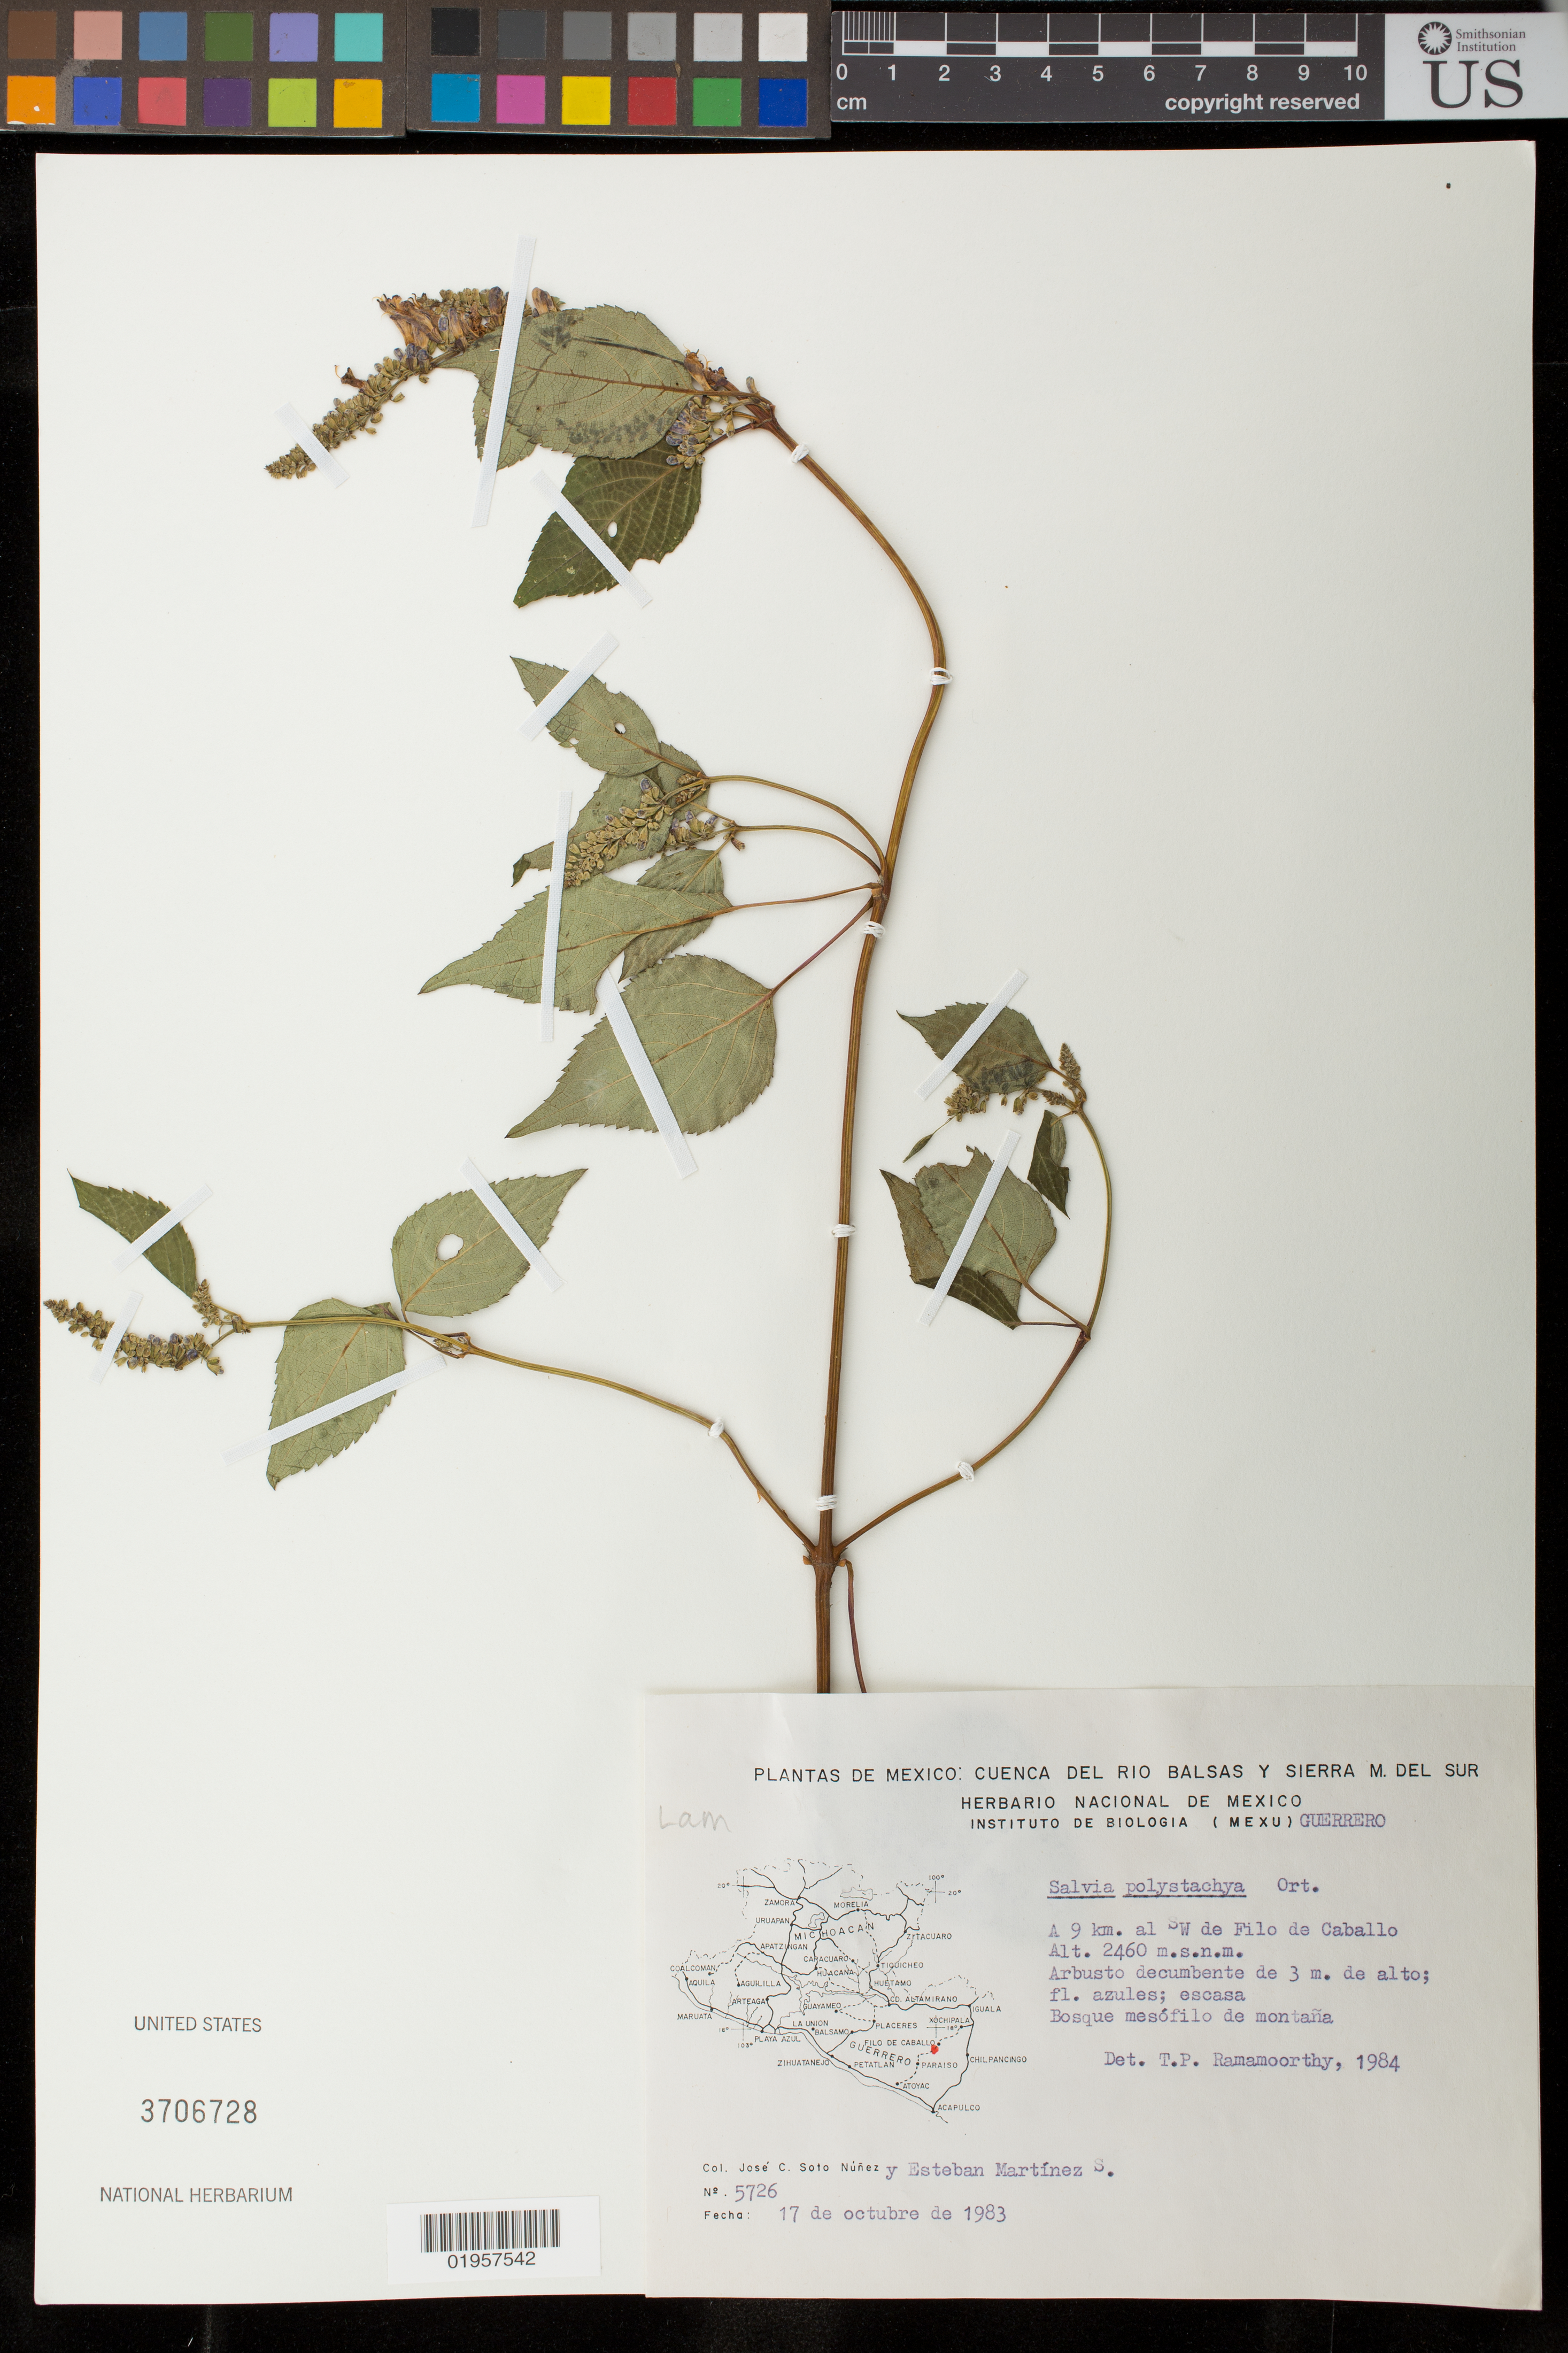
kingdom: Plantae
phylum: Tracheophyta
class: Magnoliopsida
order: Lamiales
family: Lamiaceae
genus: Salvia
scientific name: Salvia polystachya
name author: Ort.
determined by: Ramamoorthy, T. P.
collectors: J. C. Soto Núñez & E. Martínez S.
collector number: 5726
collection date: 1983-10-17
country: Mexico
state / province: Guerrero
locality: Filo de Caballo, 9 km al SW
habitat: Bosque mesófila de montaña; escasa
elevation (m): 2460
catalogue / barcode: US 3706728